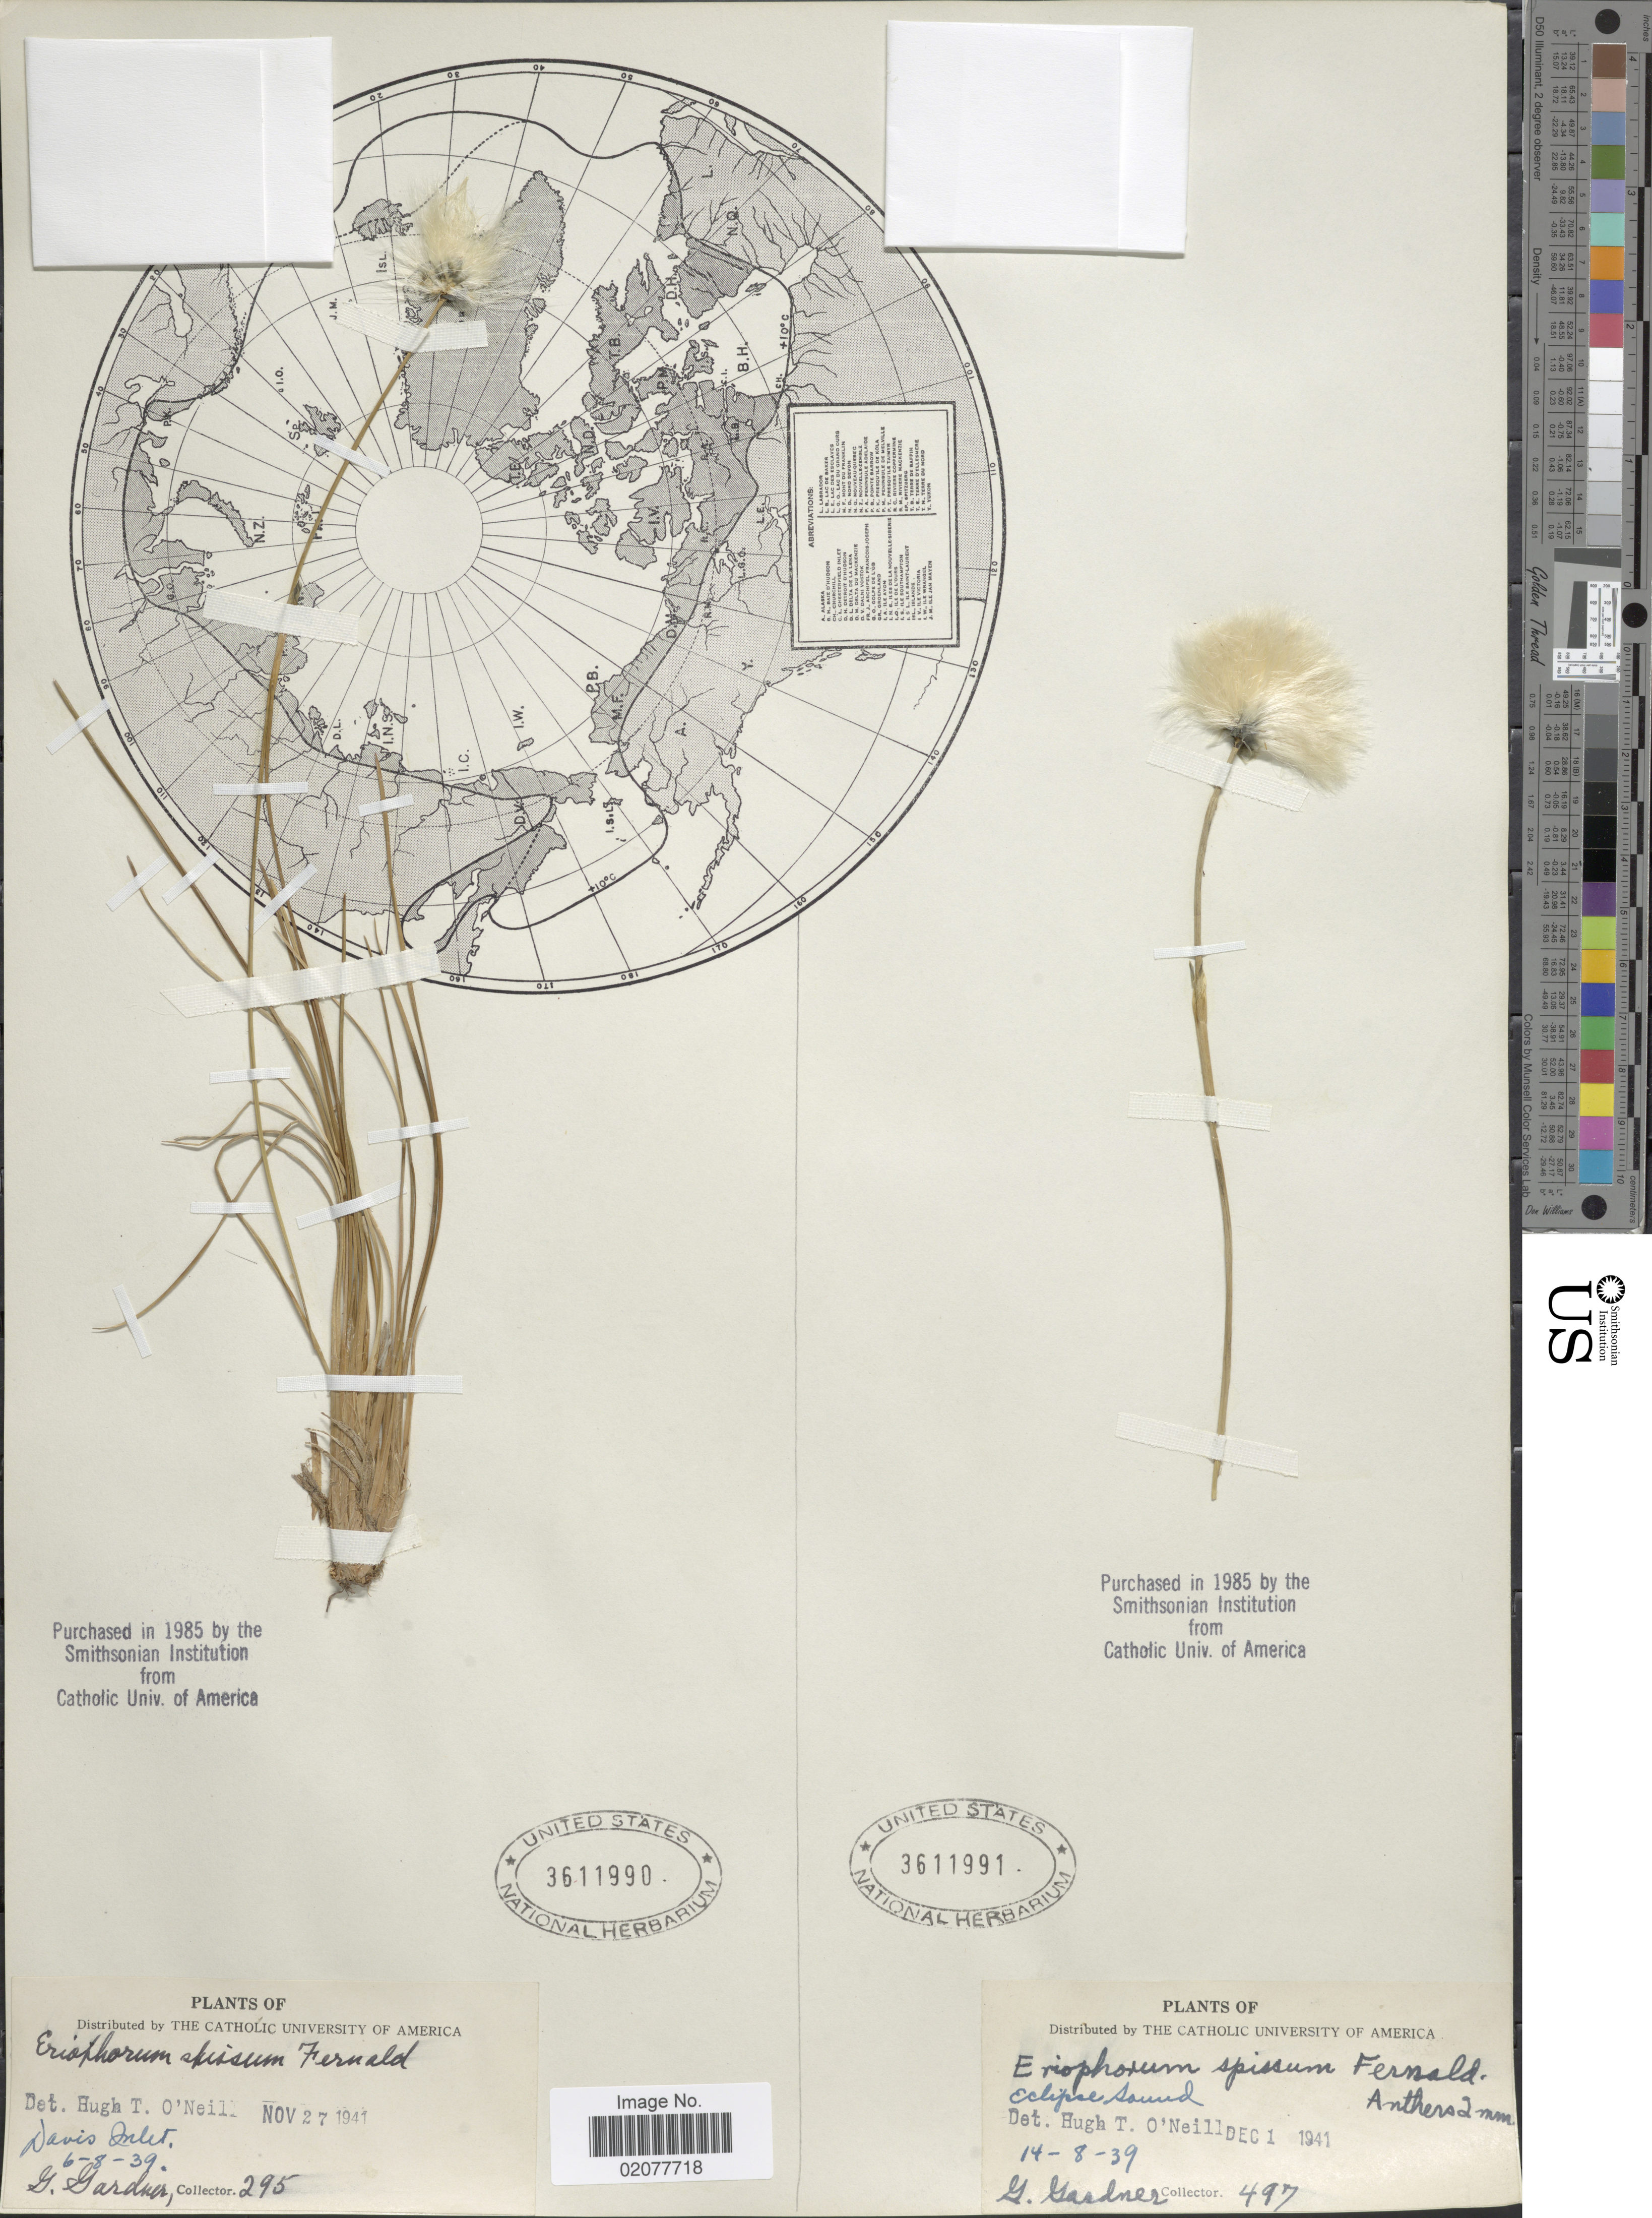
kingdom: Plantae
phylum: Tracheophyta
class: Liliopsida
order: Poales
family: Cyperaceae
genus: Eriophorum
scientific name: Eriophorum spissum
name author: Fernald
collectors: G. Gardner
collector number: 497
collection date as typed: Transcribed d/m/y: 14/8/39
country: Canada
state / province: Newfoundland and Labrador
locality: Eclipse Sound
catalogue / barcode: US 3611991-2